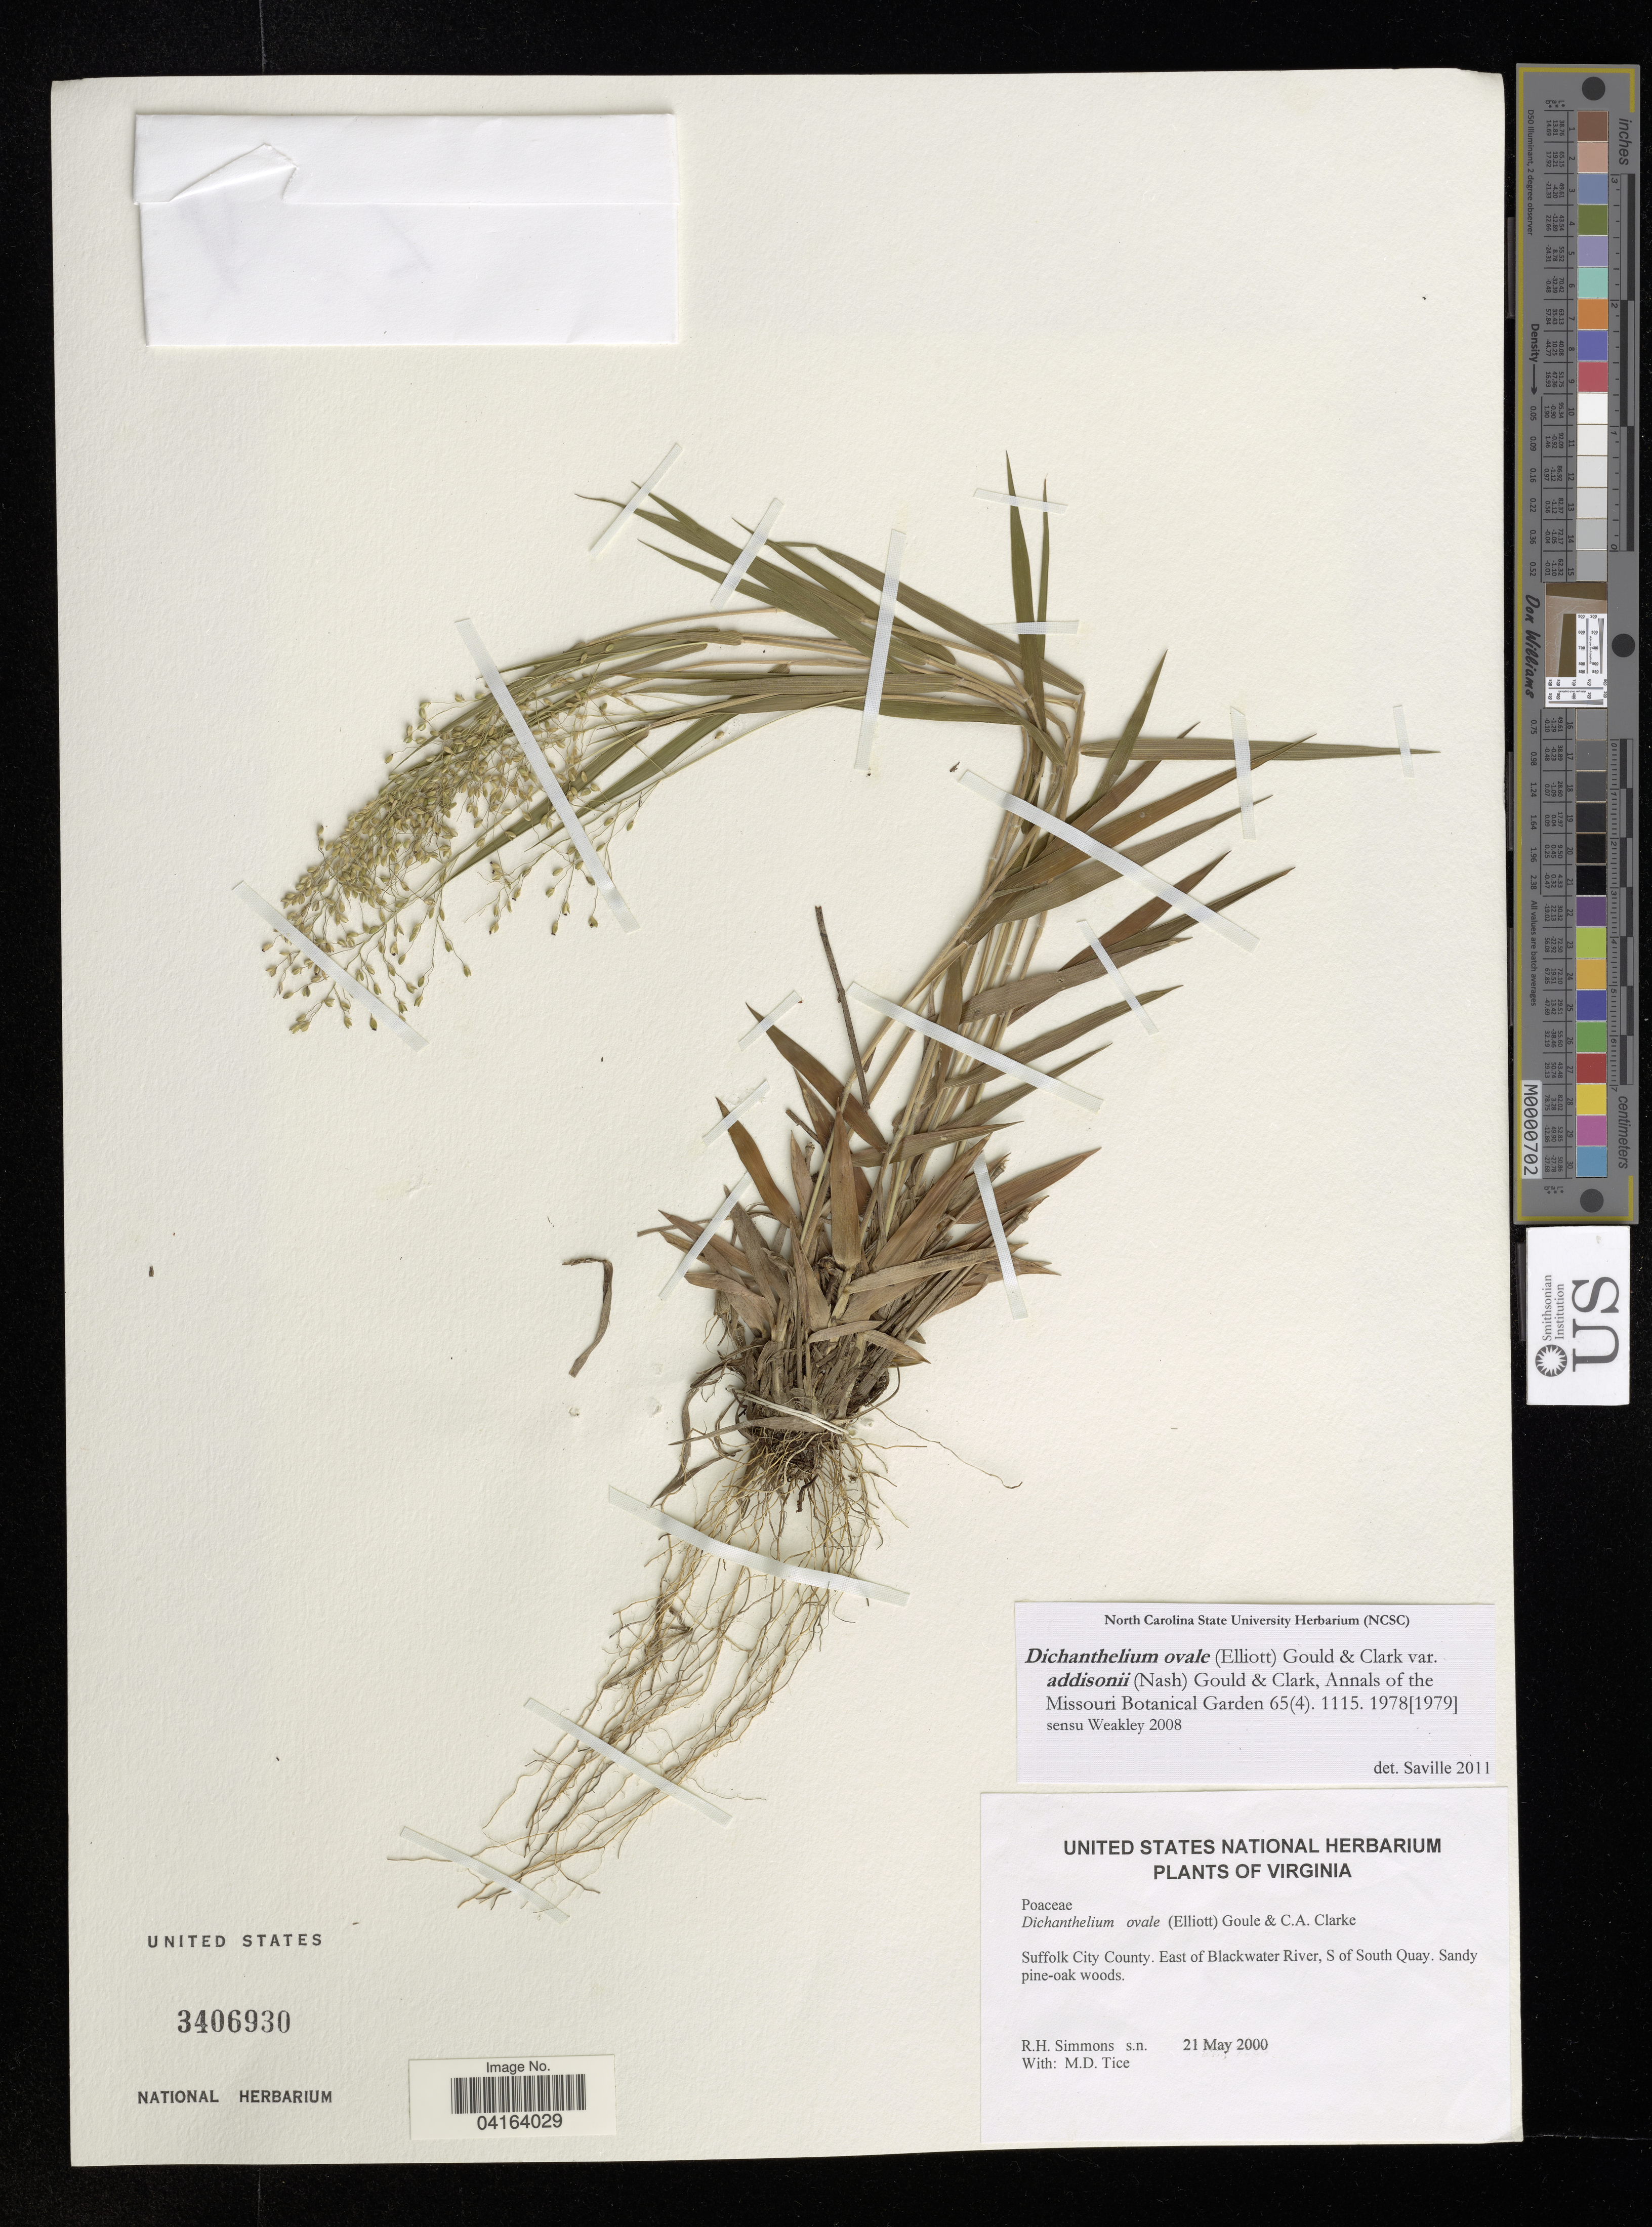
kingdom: Plantae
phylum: Tracheophyta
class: Liliopsida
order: Poales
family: Poaceae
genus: Dichanthelium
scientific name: Dichanthelium ovale var. addisonii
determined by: Saville, A. C., (NCSC), North Carolina State University (UNITED STATES)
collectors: R. H. Simmons & M. Tice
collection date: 2000-05-21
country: United States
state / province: Virginia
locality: Suffolk City County. East of Blackwater River, S of South Quay.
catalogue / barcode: US 3406930